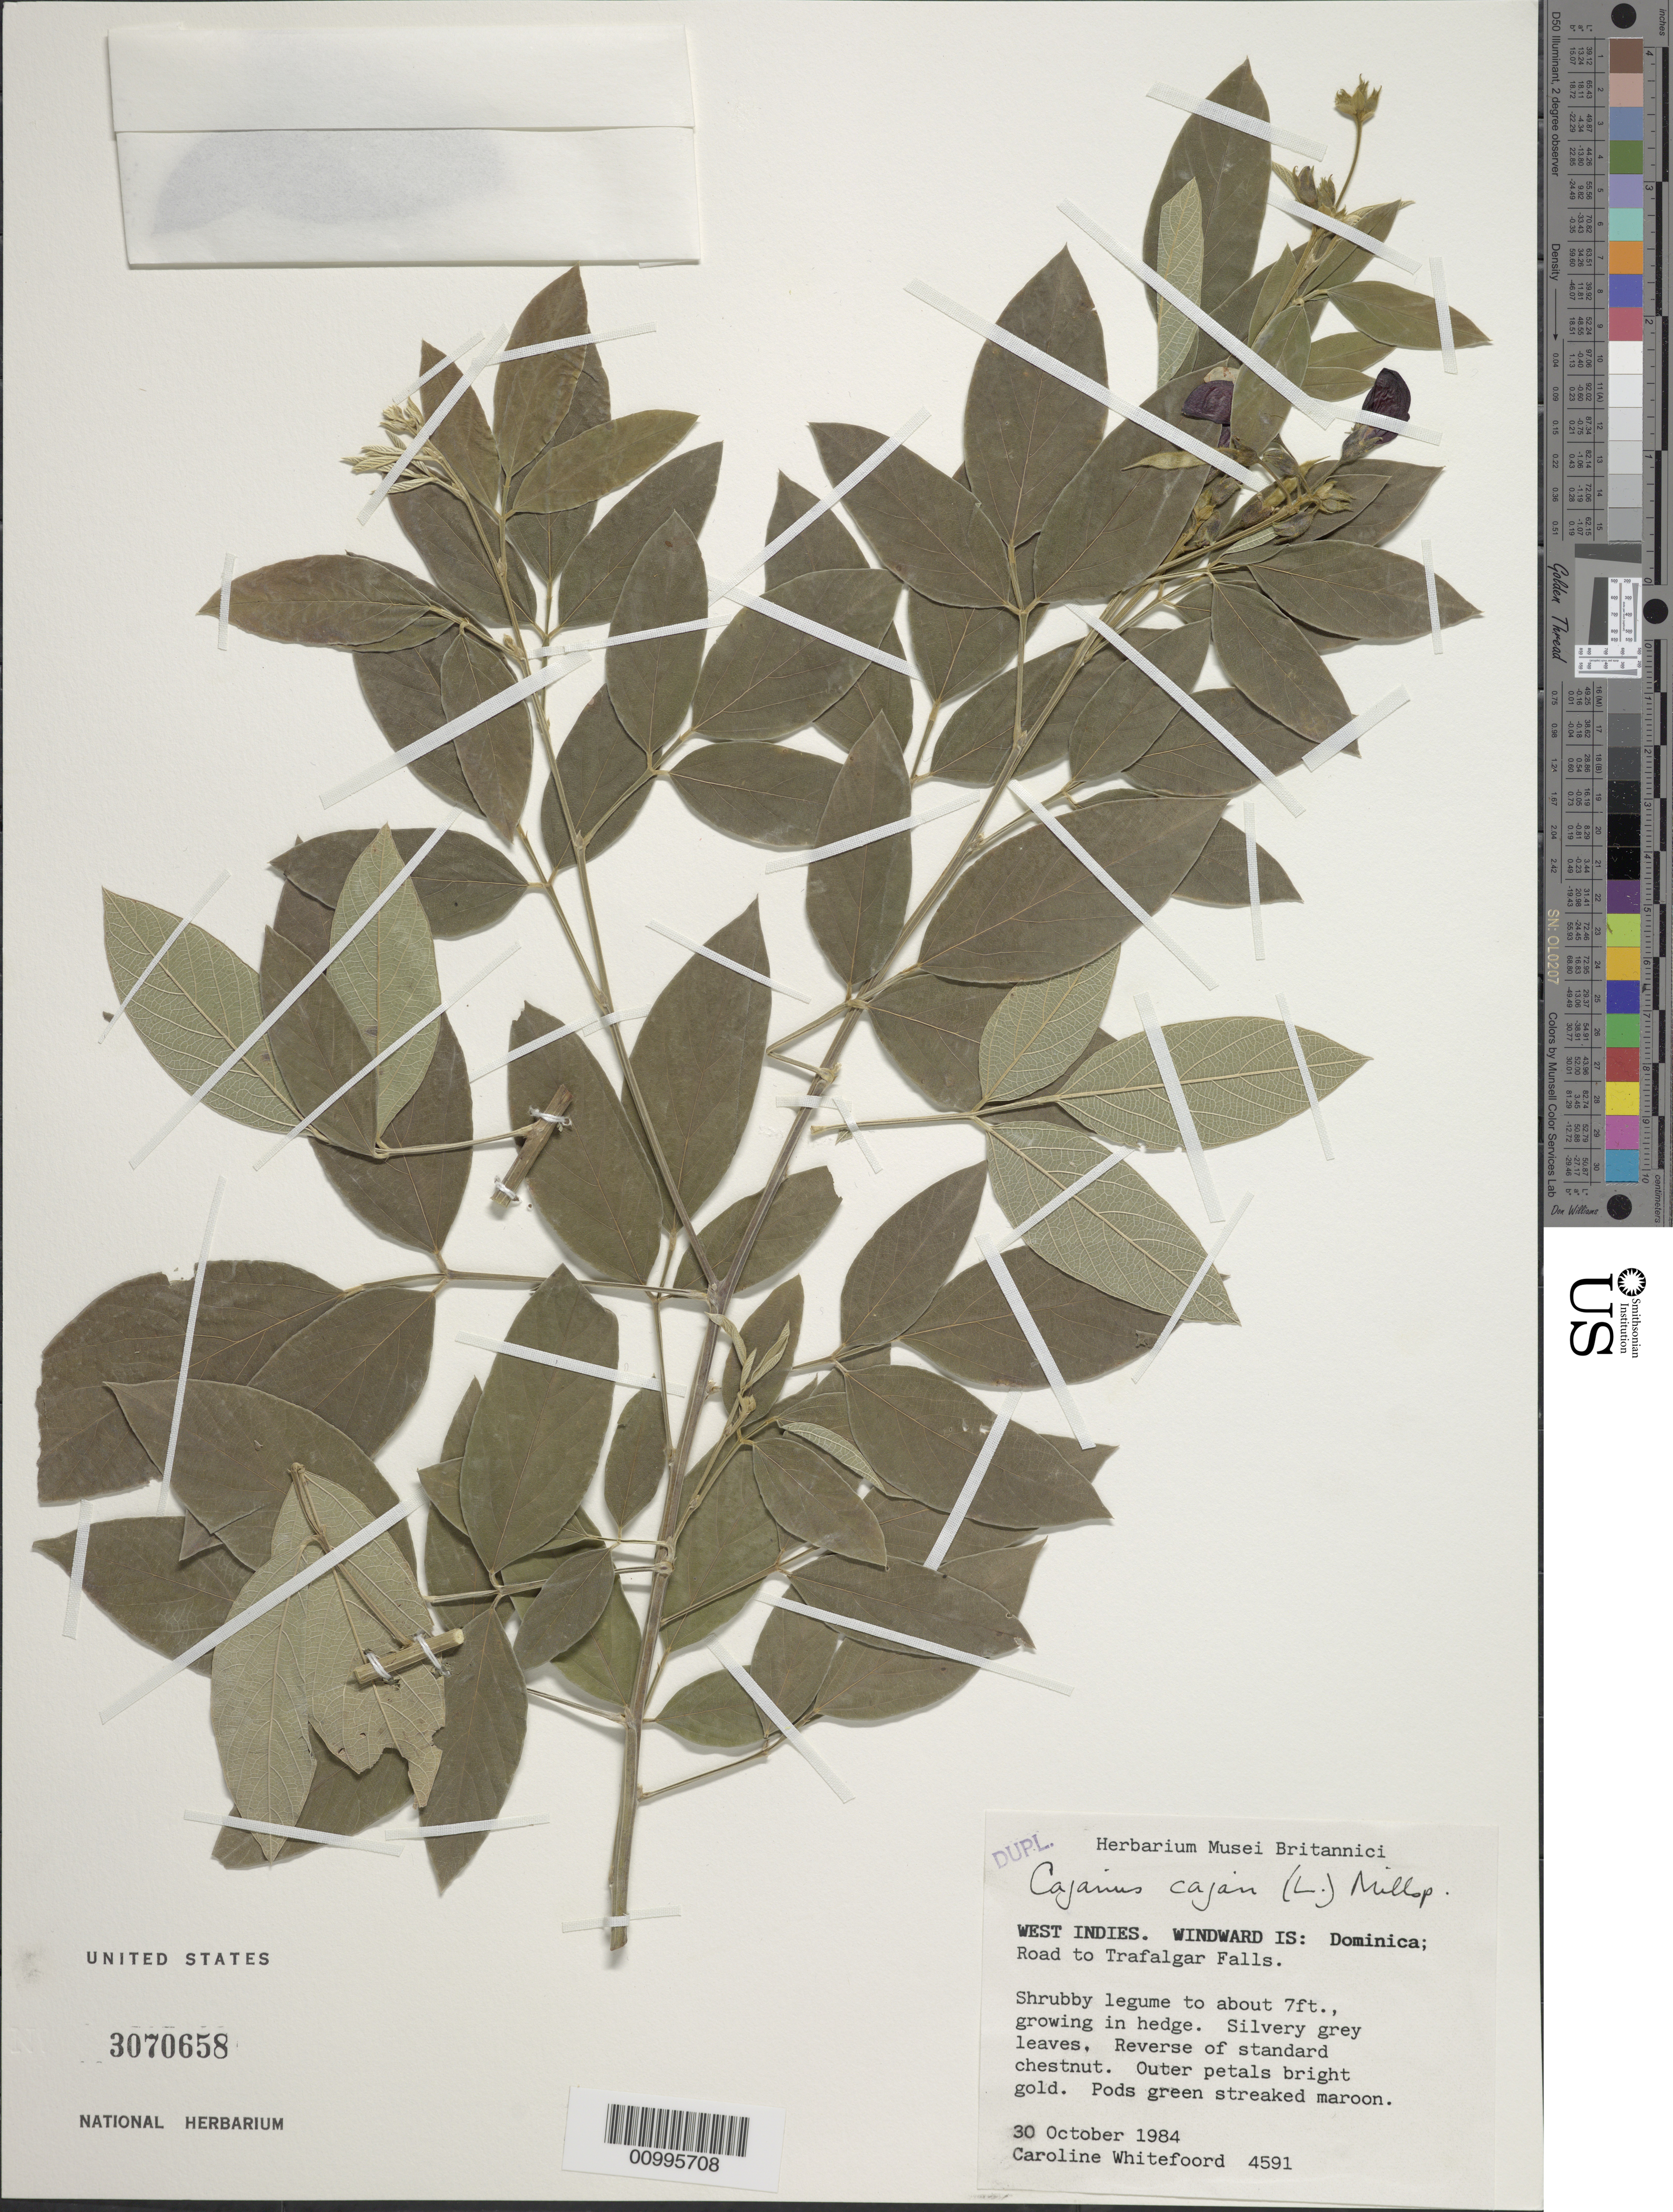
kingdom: Plantae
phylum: Tracheophyta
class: Magnoliopsida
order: Fabales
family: Fabaceae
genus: Cajanus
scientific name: Cajanus cajan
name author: (L.) Huth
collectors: C. Whitefoord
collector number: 4591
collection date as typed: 30 Oct 1984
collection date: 1984-10-30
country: Dominica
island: Dominica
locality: Windward Island. Road to Trafalgar Falls.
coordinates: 0 N, 0 E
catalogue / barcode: US 3070658